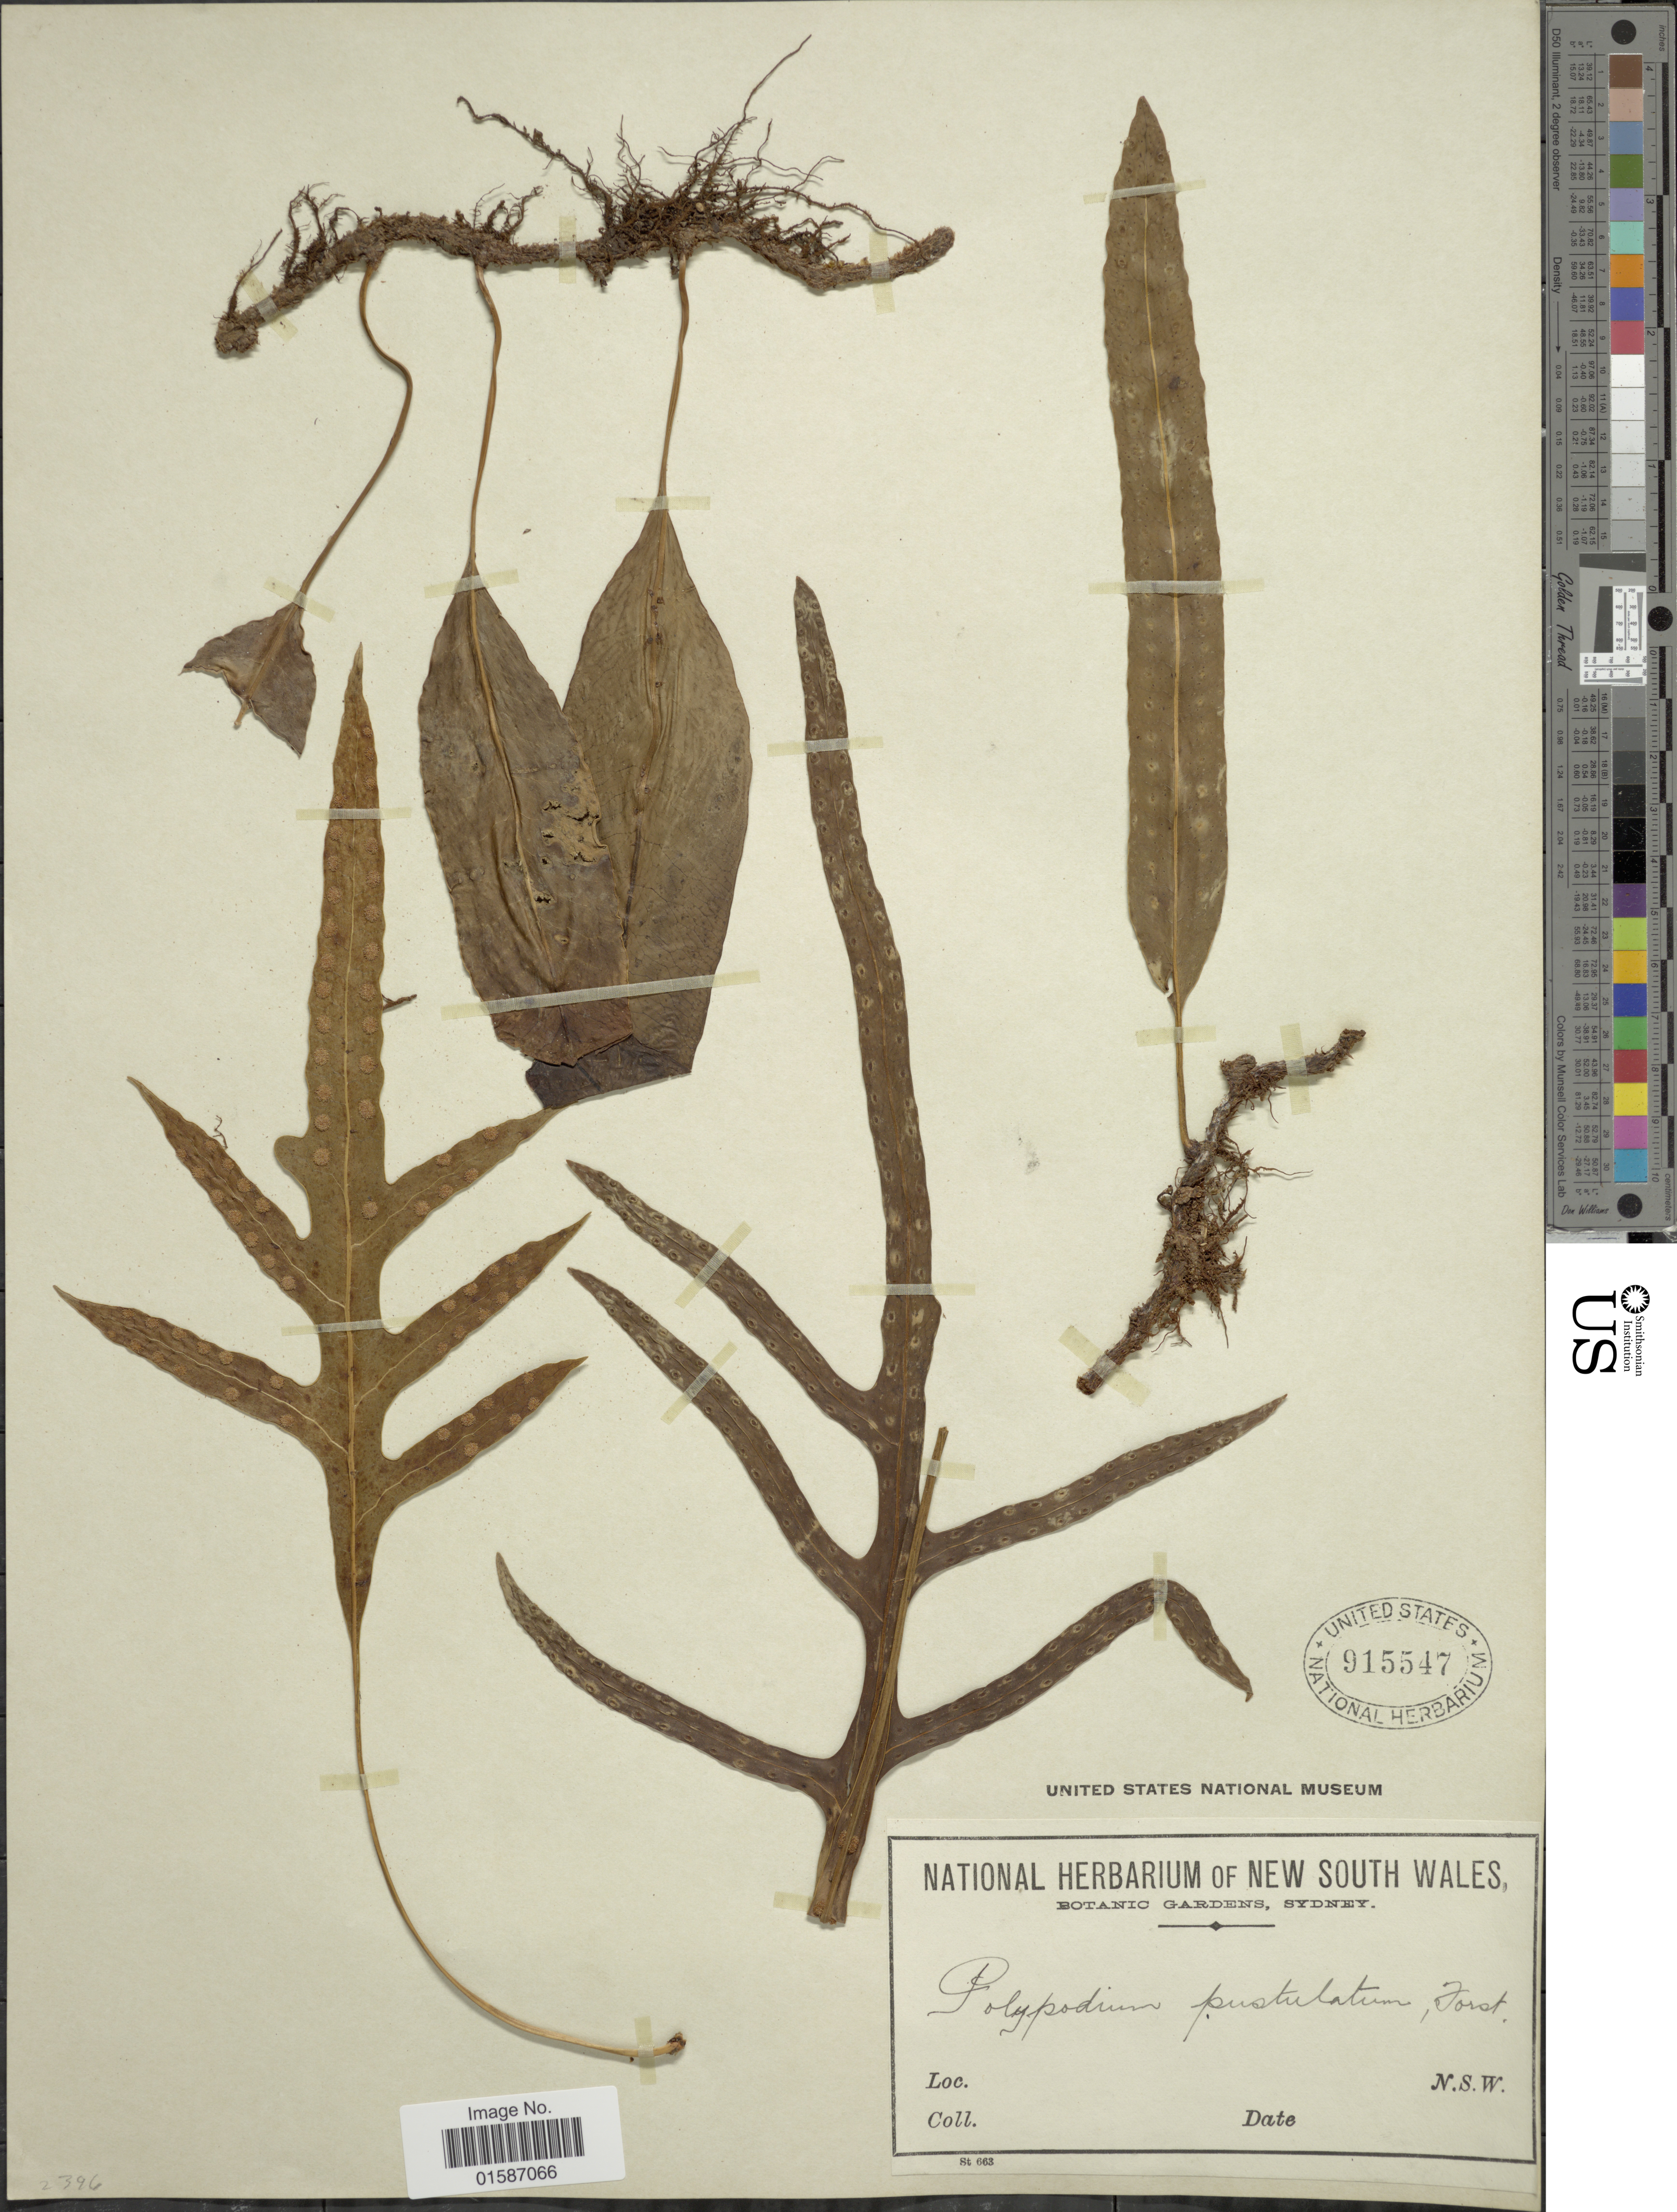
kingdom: Plantae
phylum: Tracheophyta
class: Polypodiopsida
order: Polypodiales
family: Polypodiaceae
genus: Microsorum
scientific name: Microsorum scandens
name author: Tindale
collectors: ex herb. of New South Wales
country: Australia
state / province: New South Wales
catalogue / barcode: US 915547